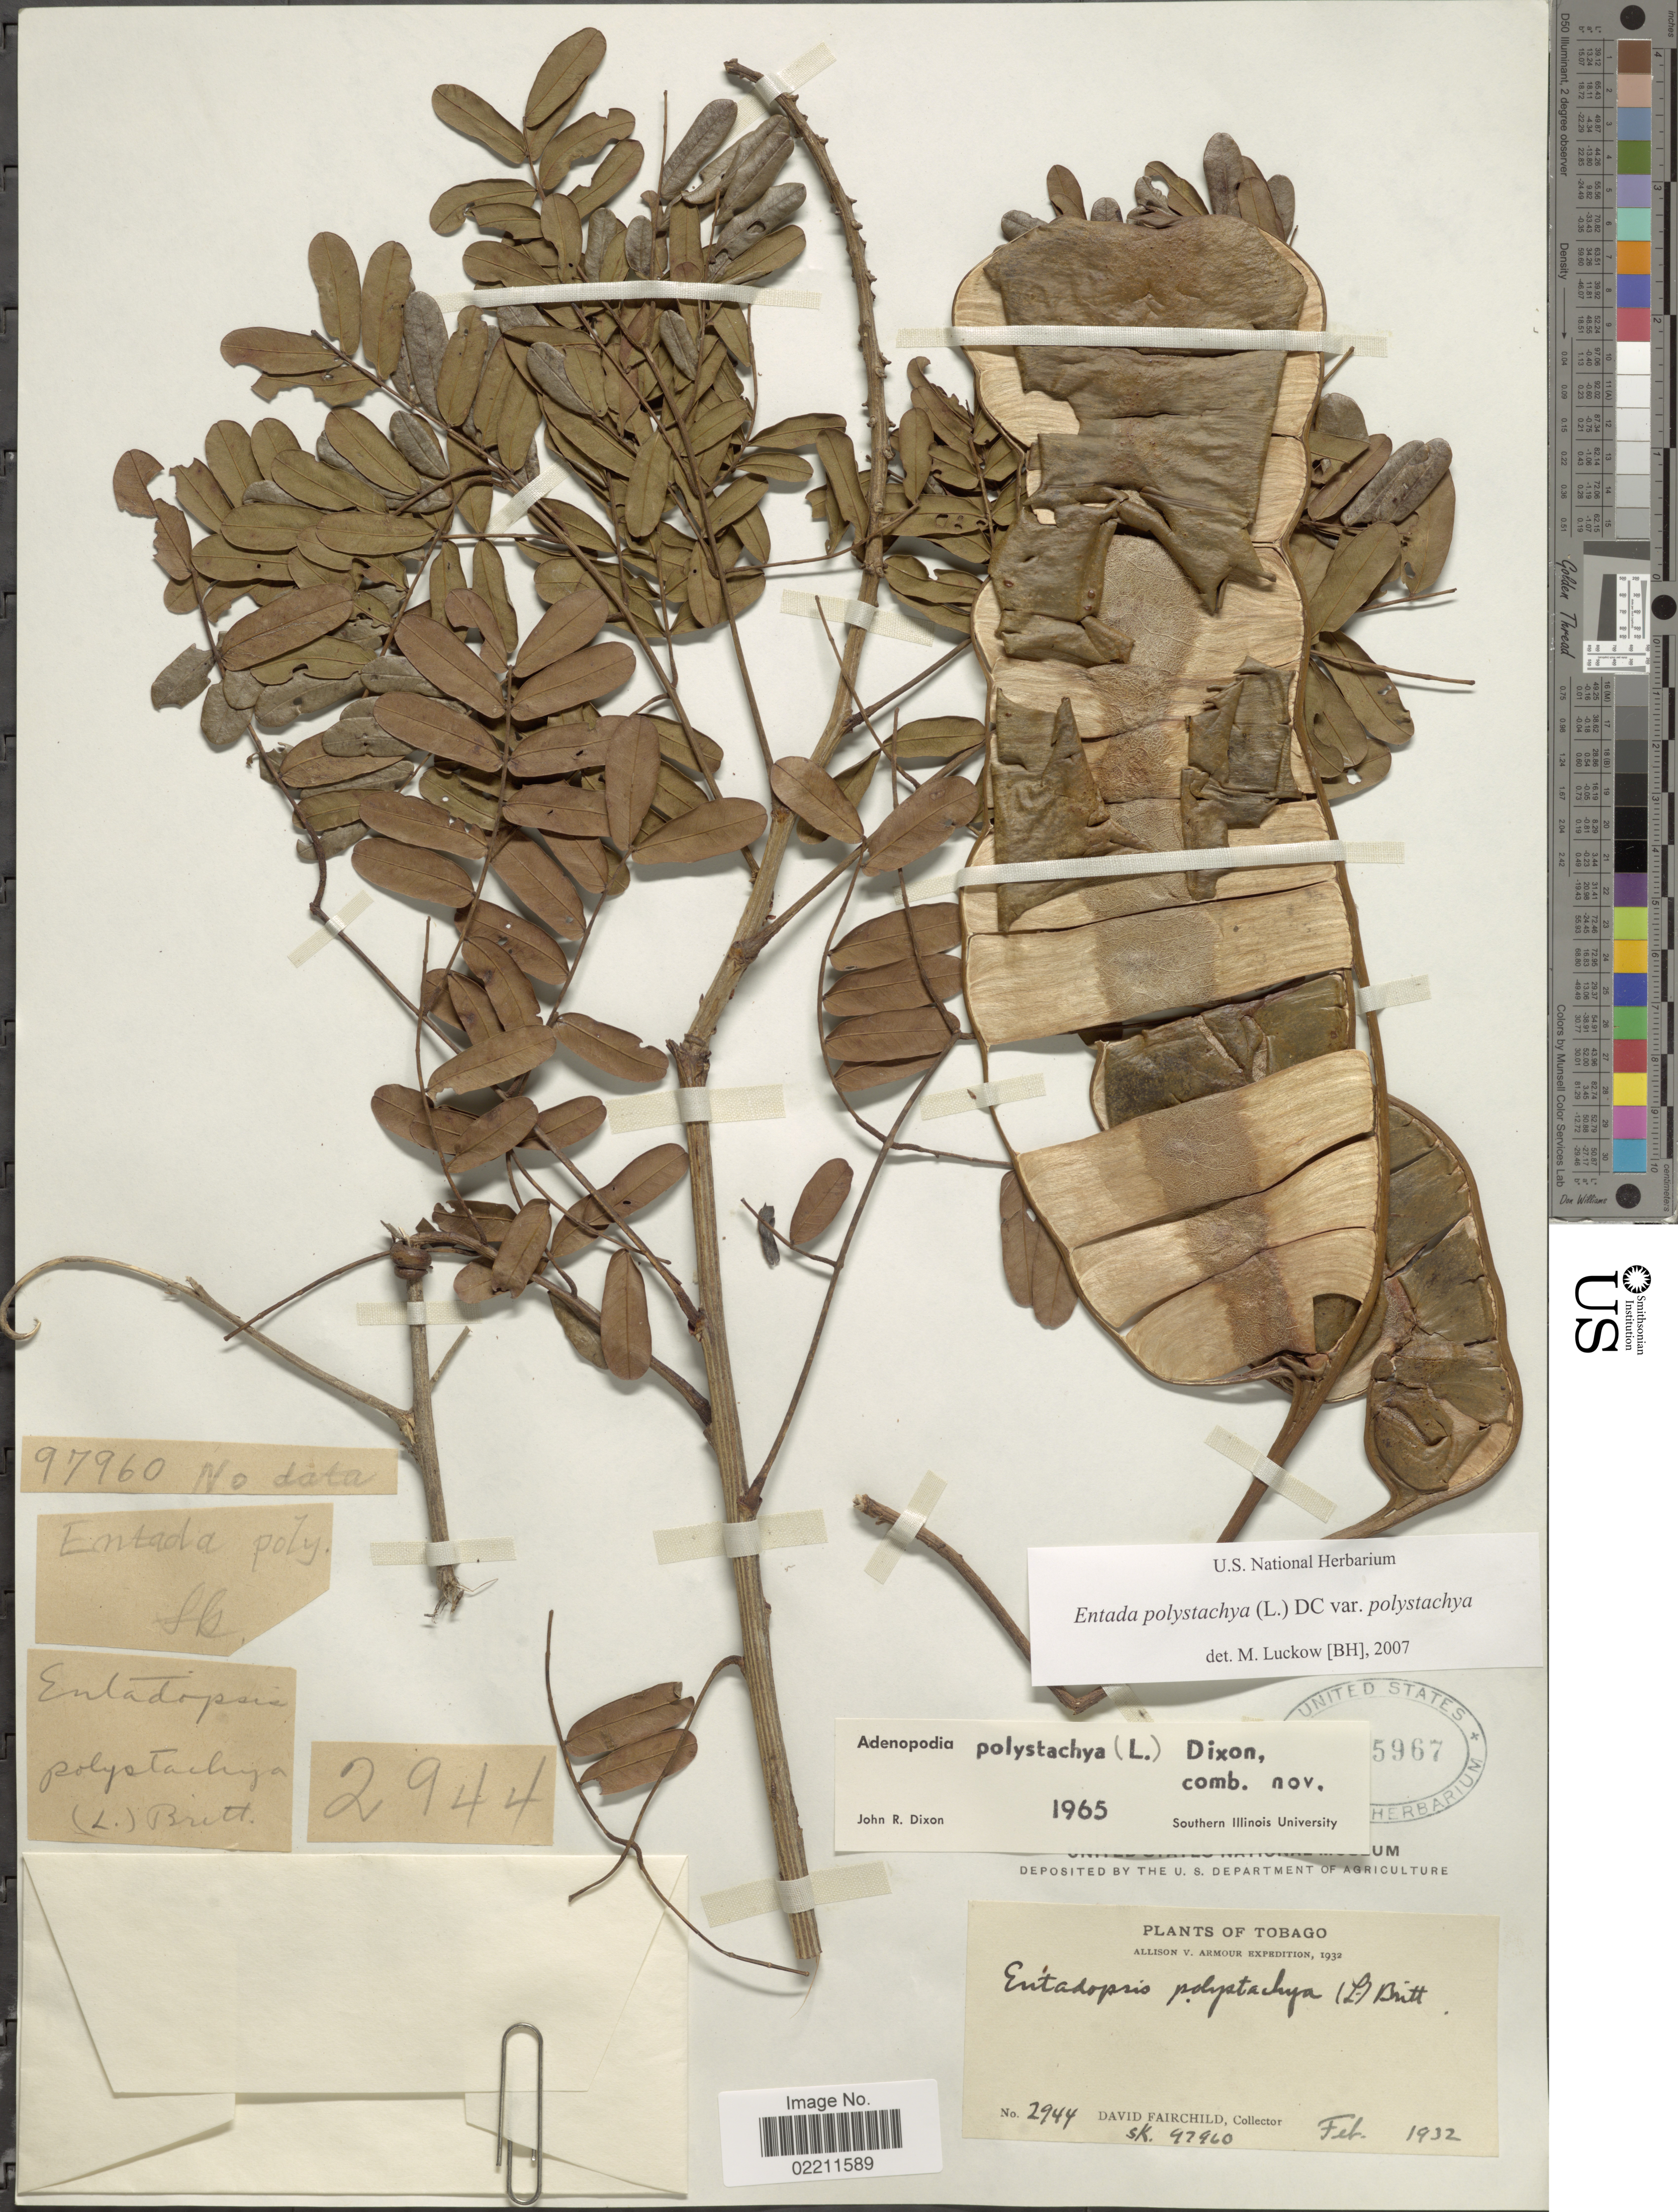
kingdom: Plantae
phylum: Tracheophyta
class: Magnoliopsida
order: Fabales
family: Fabaceae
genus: Entada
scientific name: Entada polystachya var. polystachya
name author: (L.) DC.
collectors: D. Fairchild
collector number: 2944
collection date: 1932-02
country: Trinidad and Tobago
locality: Tobago.